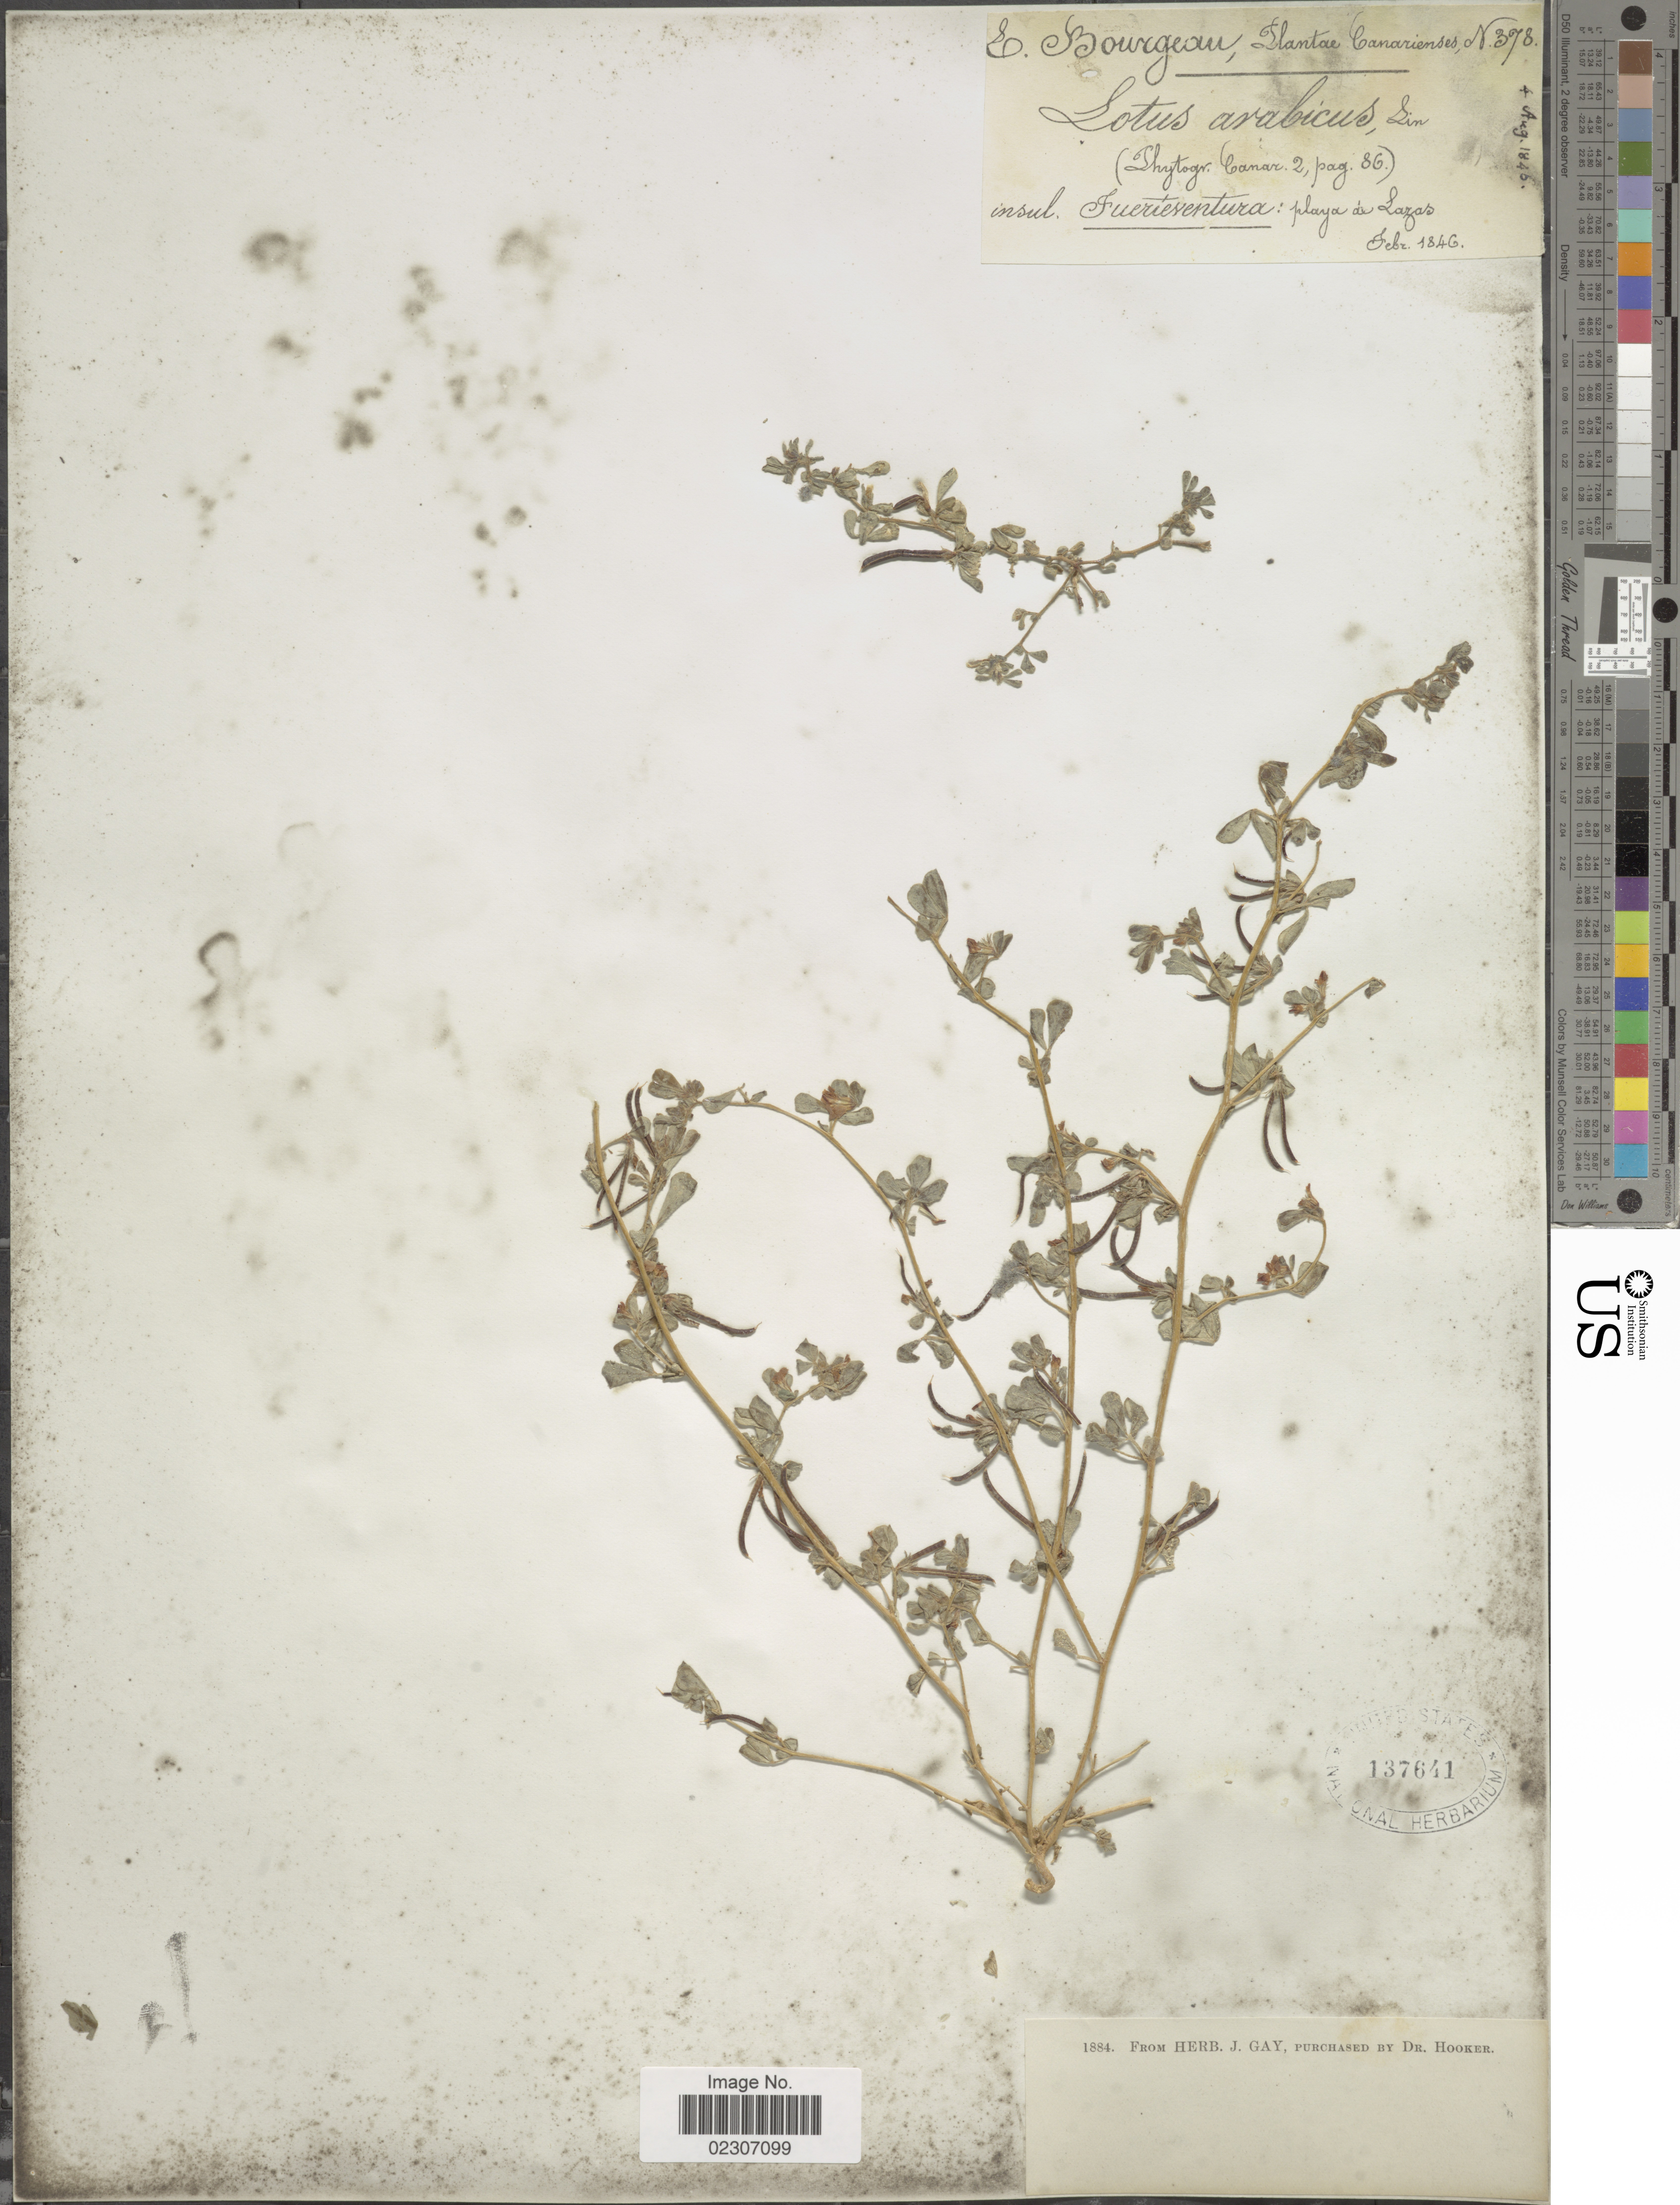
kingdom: Plantae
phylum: Tracheophyta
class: Magnoliopsida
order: Fabales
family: Fabaceae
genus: Lotus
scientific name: Lotus arabicus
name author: L.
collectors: E. Bourgeau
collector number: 378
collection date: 1846-02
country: Spain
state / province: Canarias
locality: Insul Fuerieventura: playa de Lazas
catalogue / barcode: US 137641